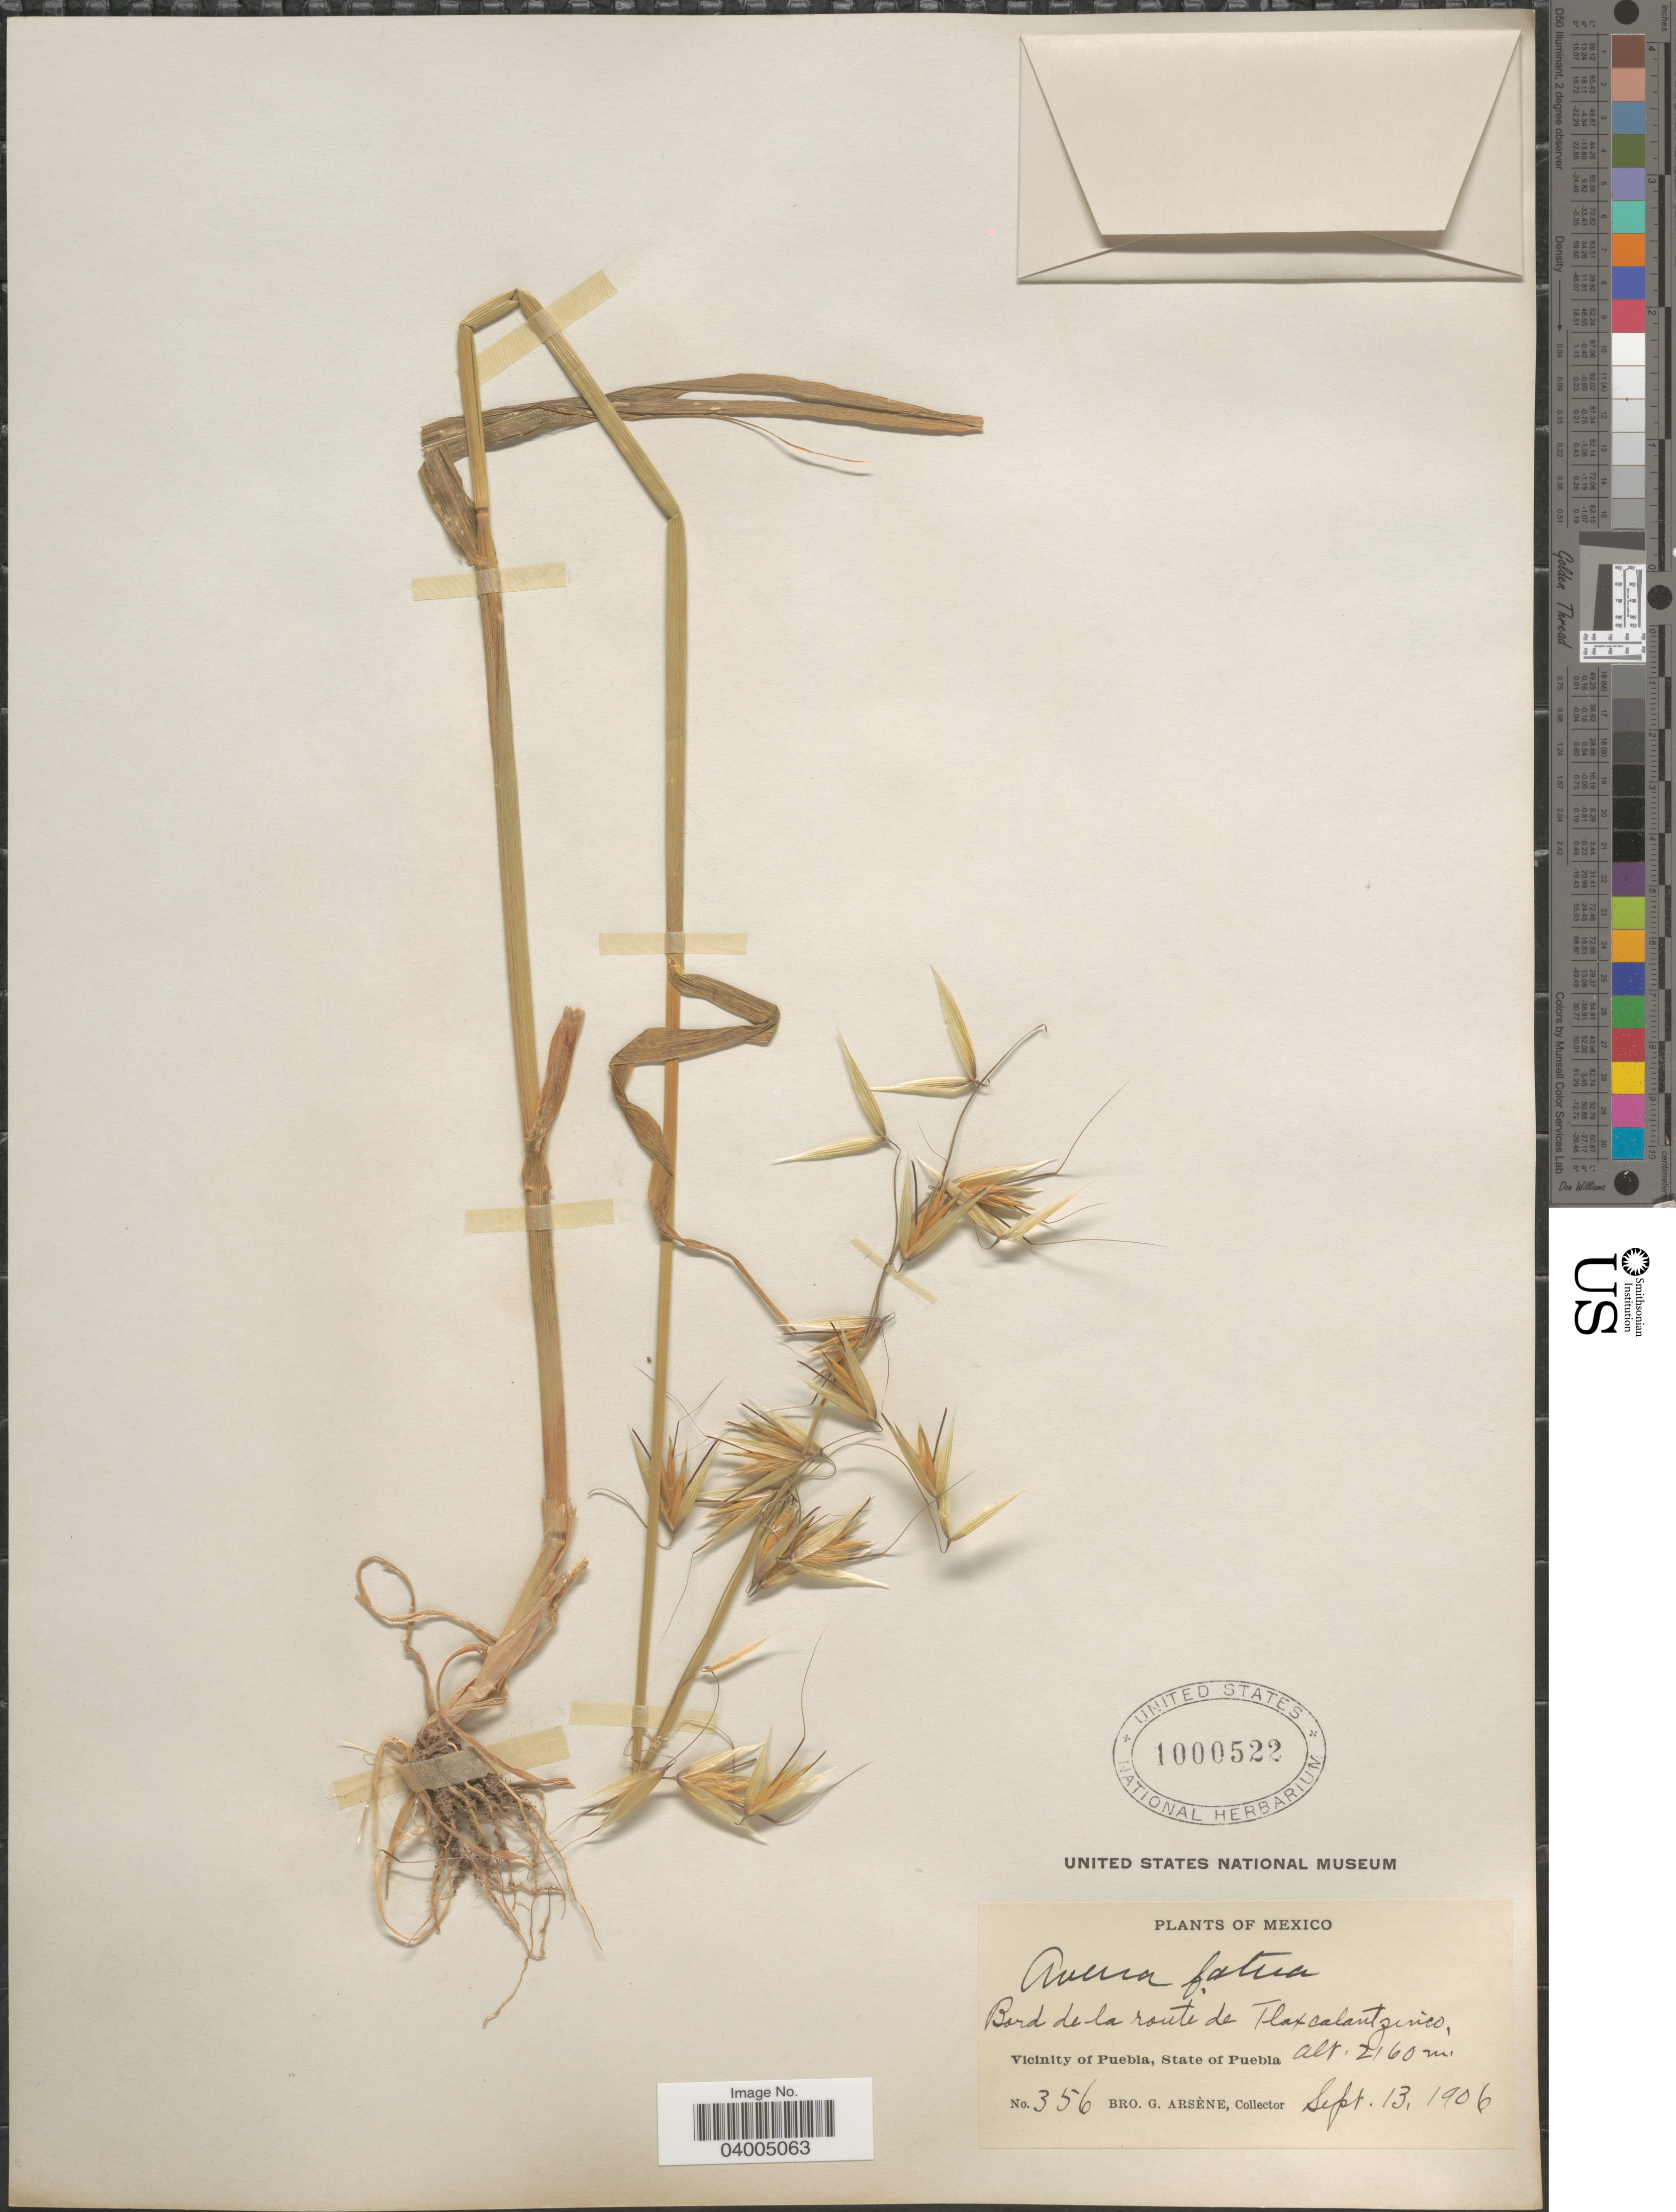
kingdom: Plantae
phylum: Tracheophyta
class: Liliopsida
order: Poales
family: Poaceae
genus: Avena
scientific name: Avena fatua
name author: L.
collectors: Bro. G. Arsène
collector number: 356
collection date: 1906-09-13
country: Mexico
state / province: Puebla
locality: Bord de la route de Tlaxcalantzinco. Vicinity of Puebla.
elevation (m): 2160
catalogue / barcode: US 1000522